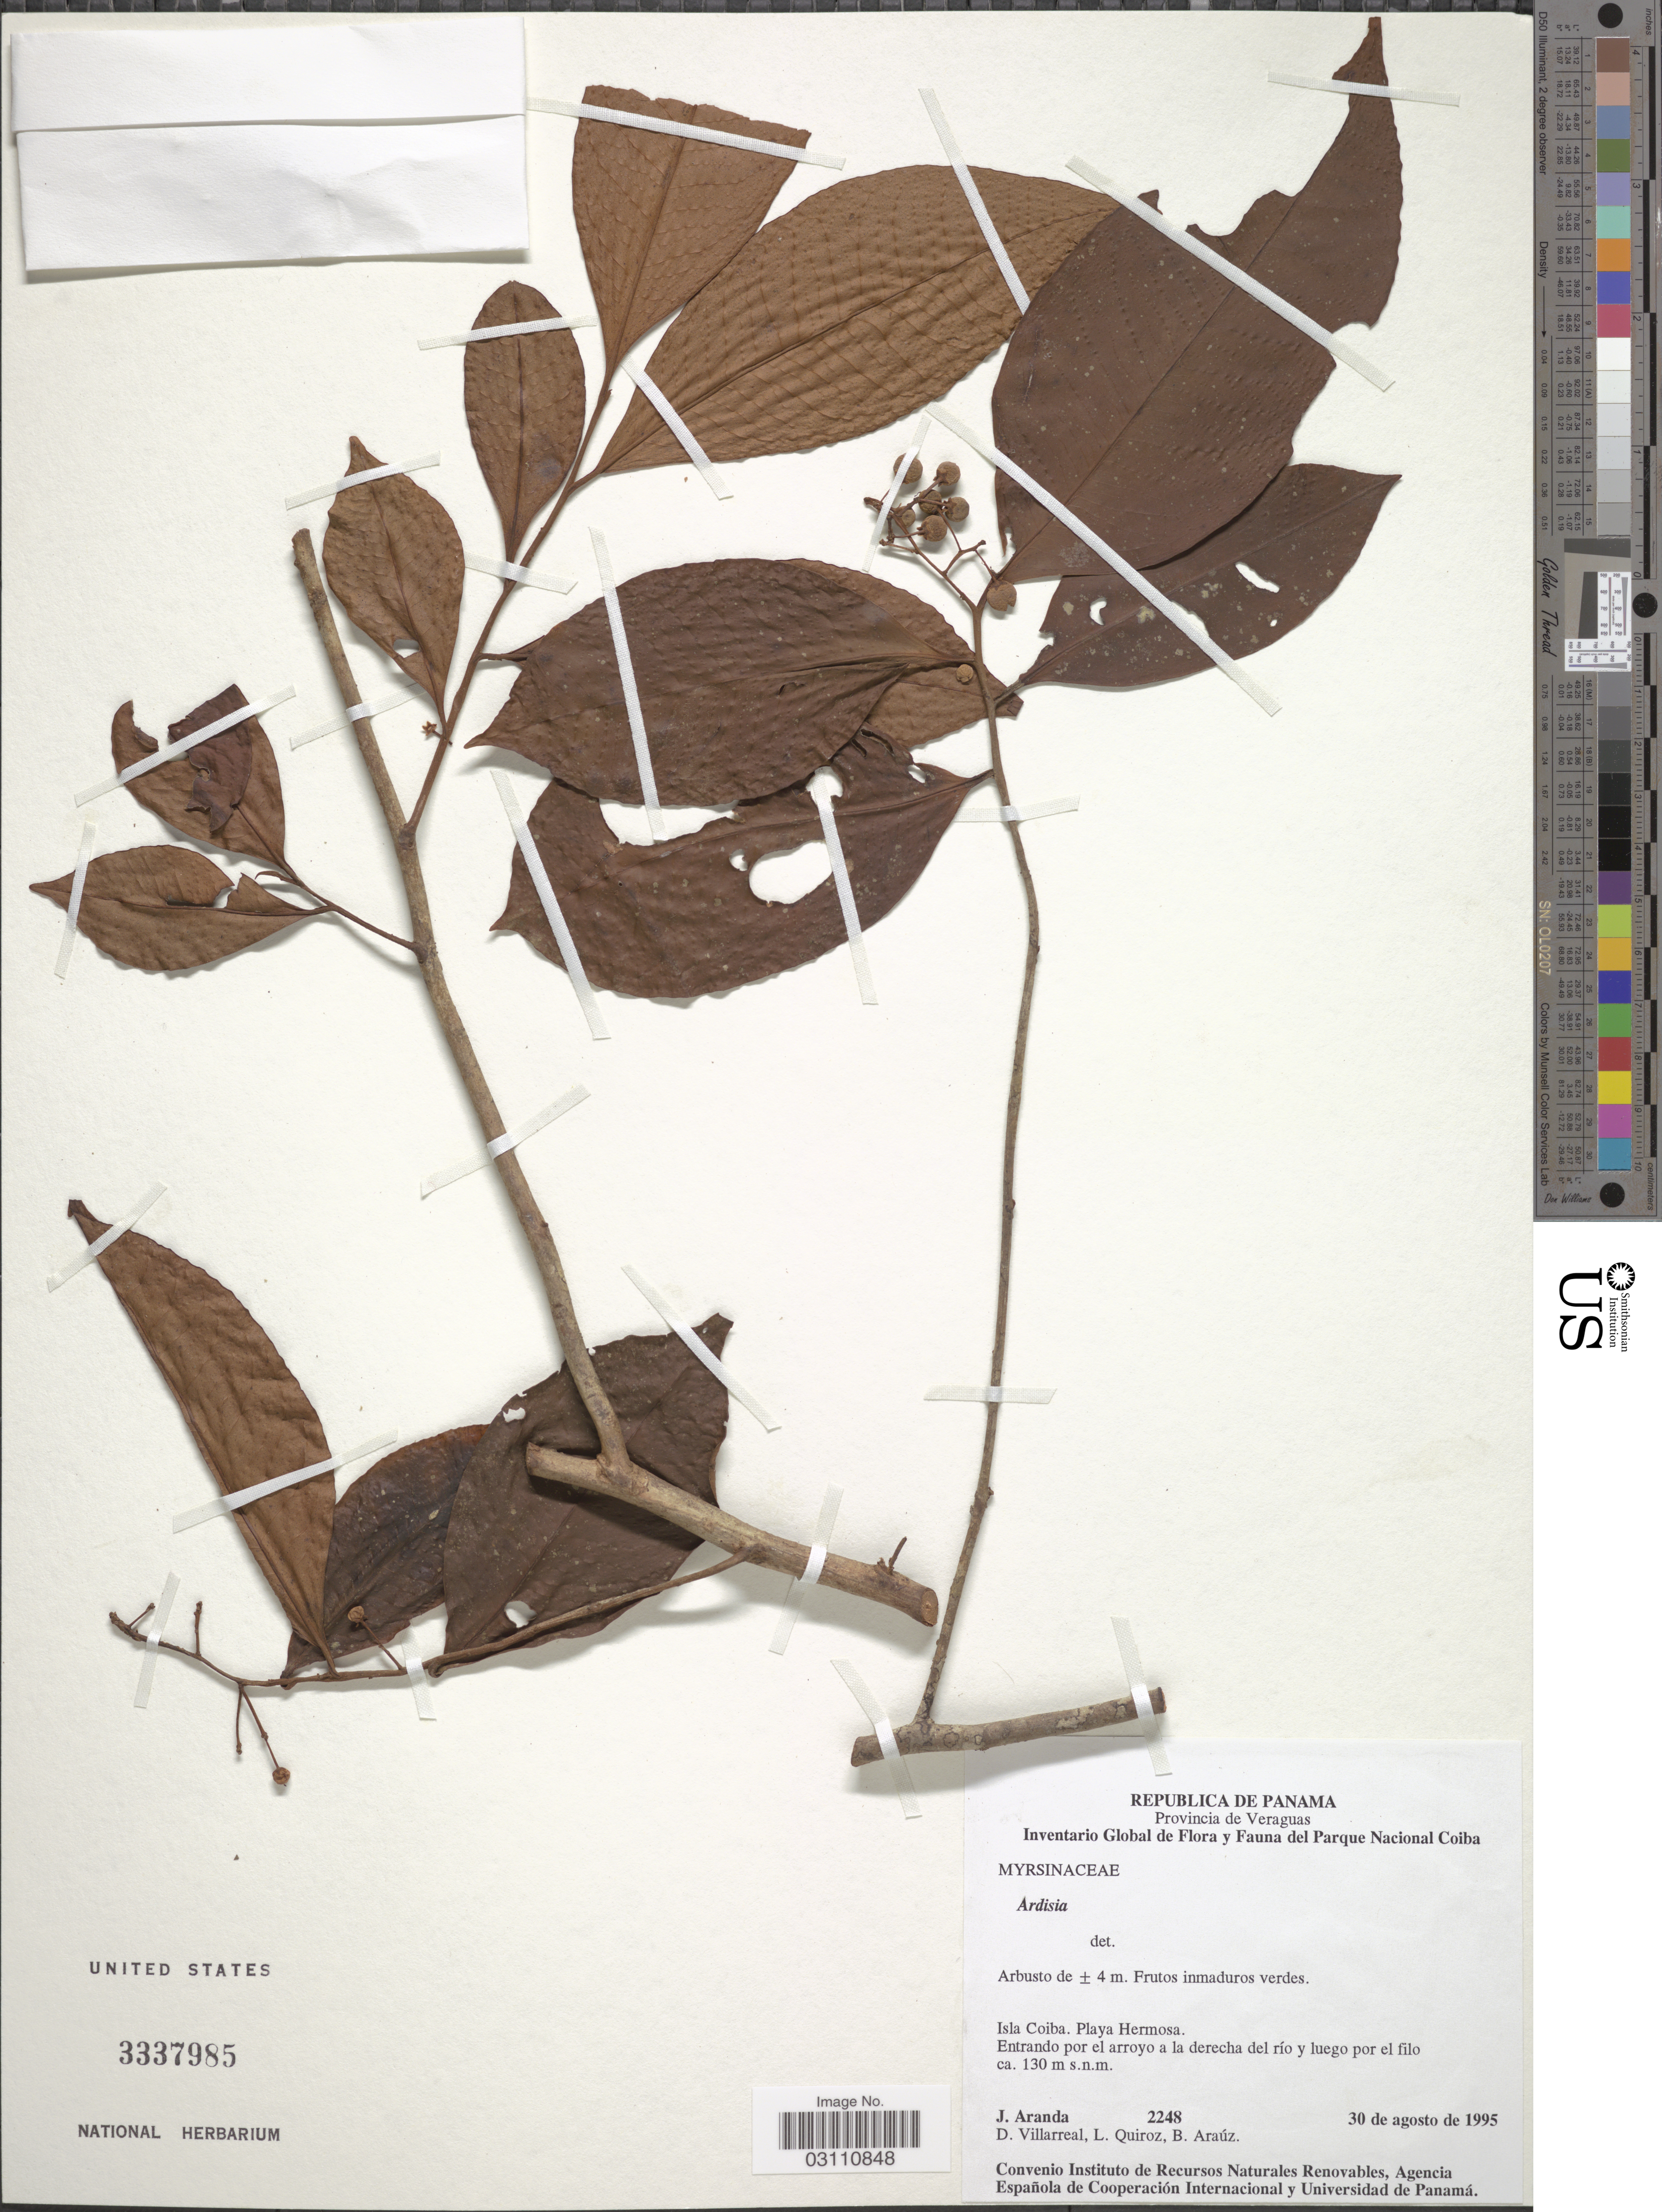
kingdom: Plantae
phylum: Tracheophyta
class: Magnoliopsida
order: Ericales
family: Primulaceae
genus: Ardisia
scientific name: Ardisia sp.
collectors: J. Aranda, D. Villarreal, L. Quiroz & B. Araúz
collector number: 2248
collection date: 1995-08-30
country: Panama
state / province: Veraguas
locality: Isla Coiba. Playa Hermosa.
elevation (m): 130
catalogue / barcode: US 3337985